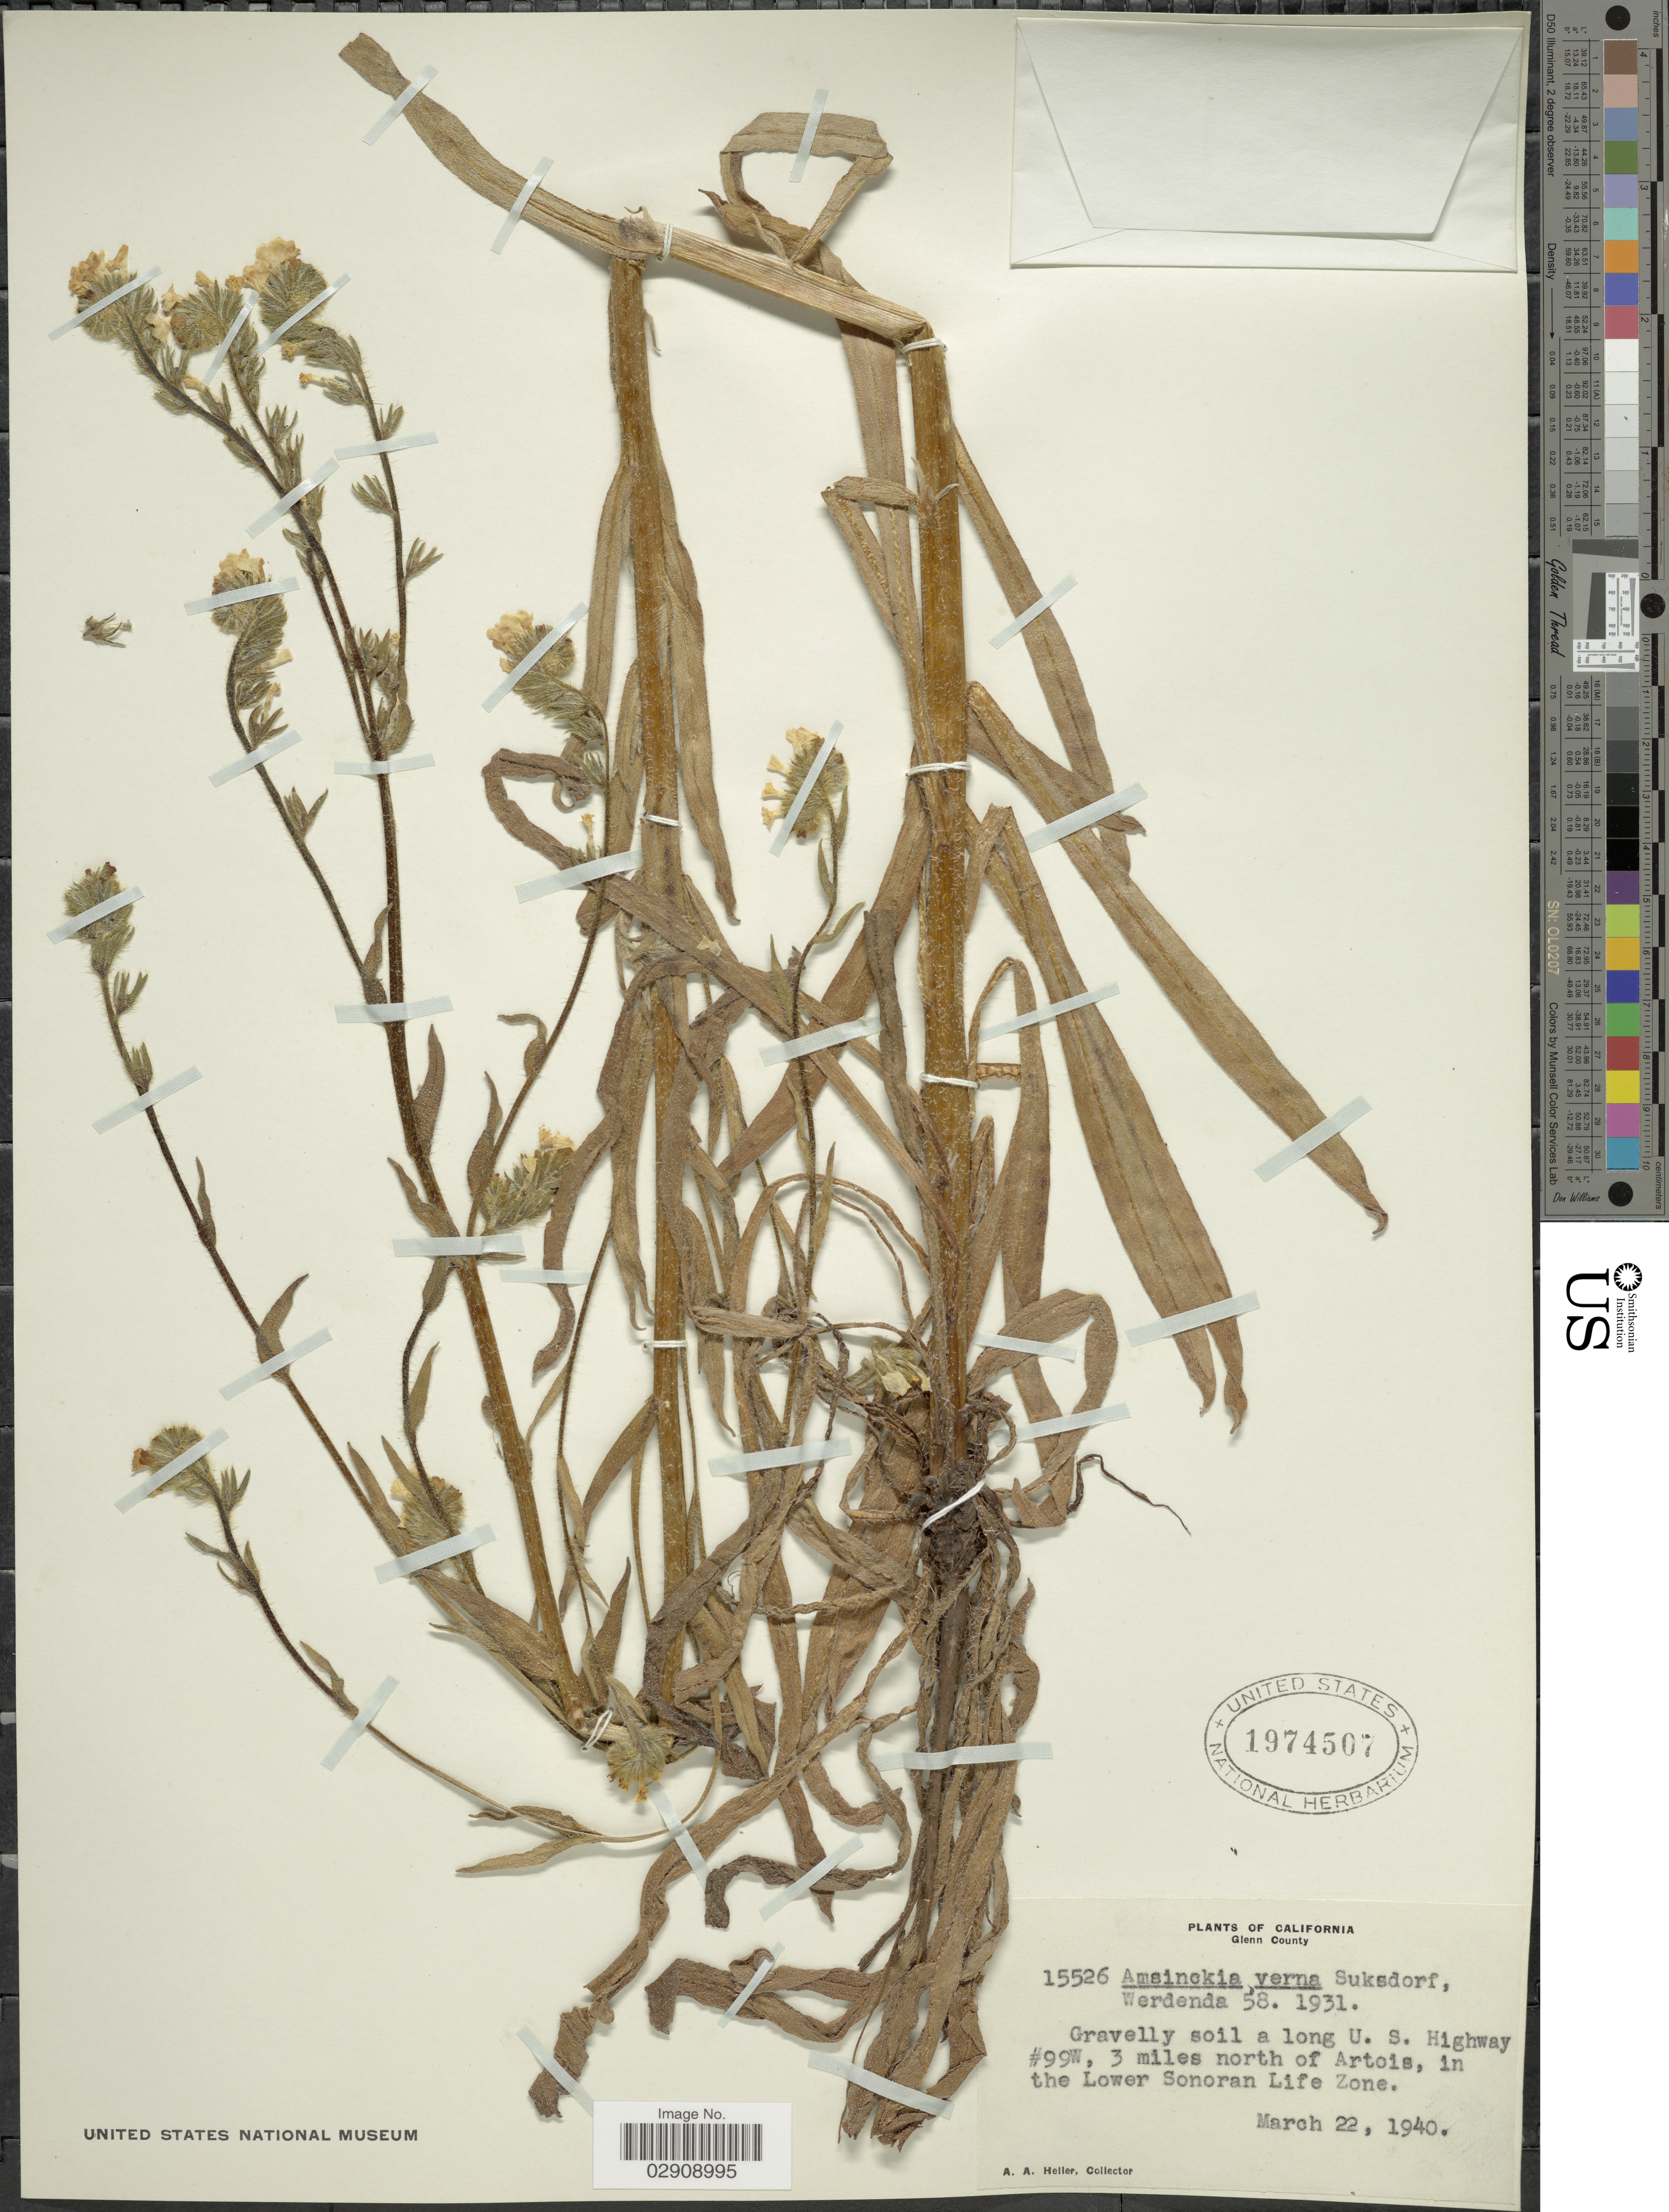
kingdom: Plantae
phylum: Tracheophyta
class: Magnoliopsida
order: Boraginales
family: Boraginaceae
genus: Amsinckia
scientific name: Amsinckia eastwoodiae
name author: J.F. Macbr.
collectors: A. A. Heller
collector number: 15526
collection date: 1940-03-22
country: United States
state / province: California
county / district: Glenn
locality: Gravelly soil a long U.S. Highway #99W, 3 miles north of Artois, in the lower Sonoran Life Zone. Glenn County. California.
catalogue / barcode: US 1974507